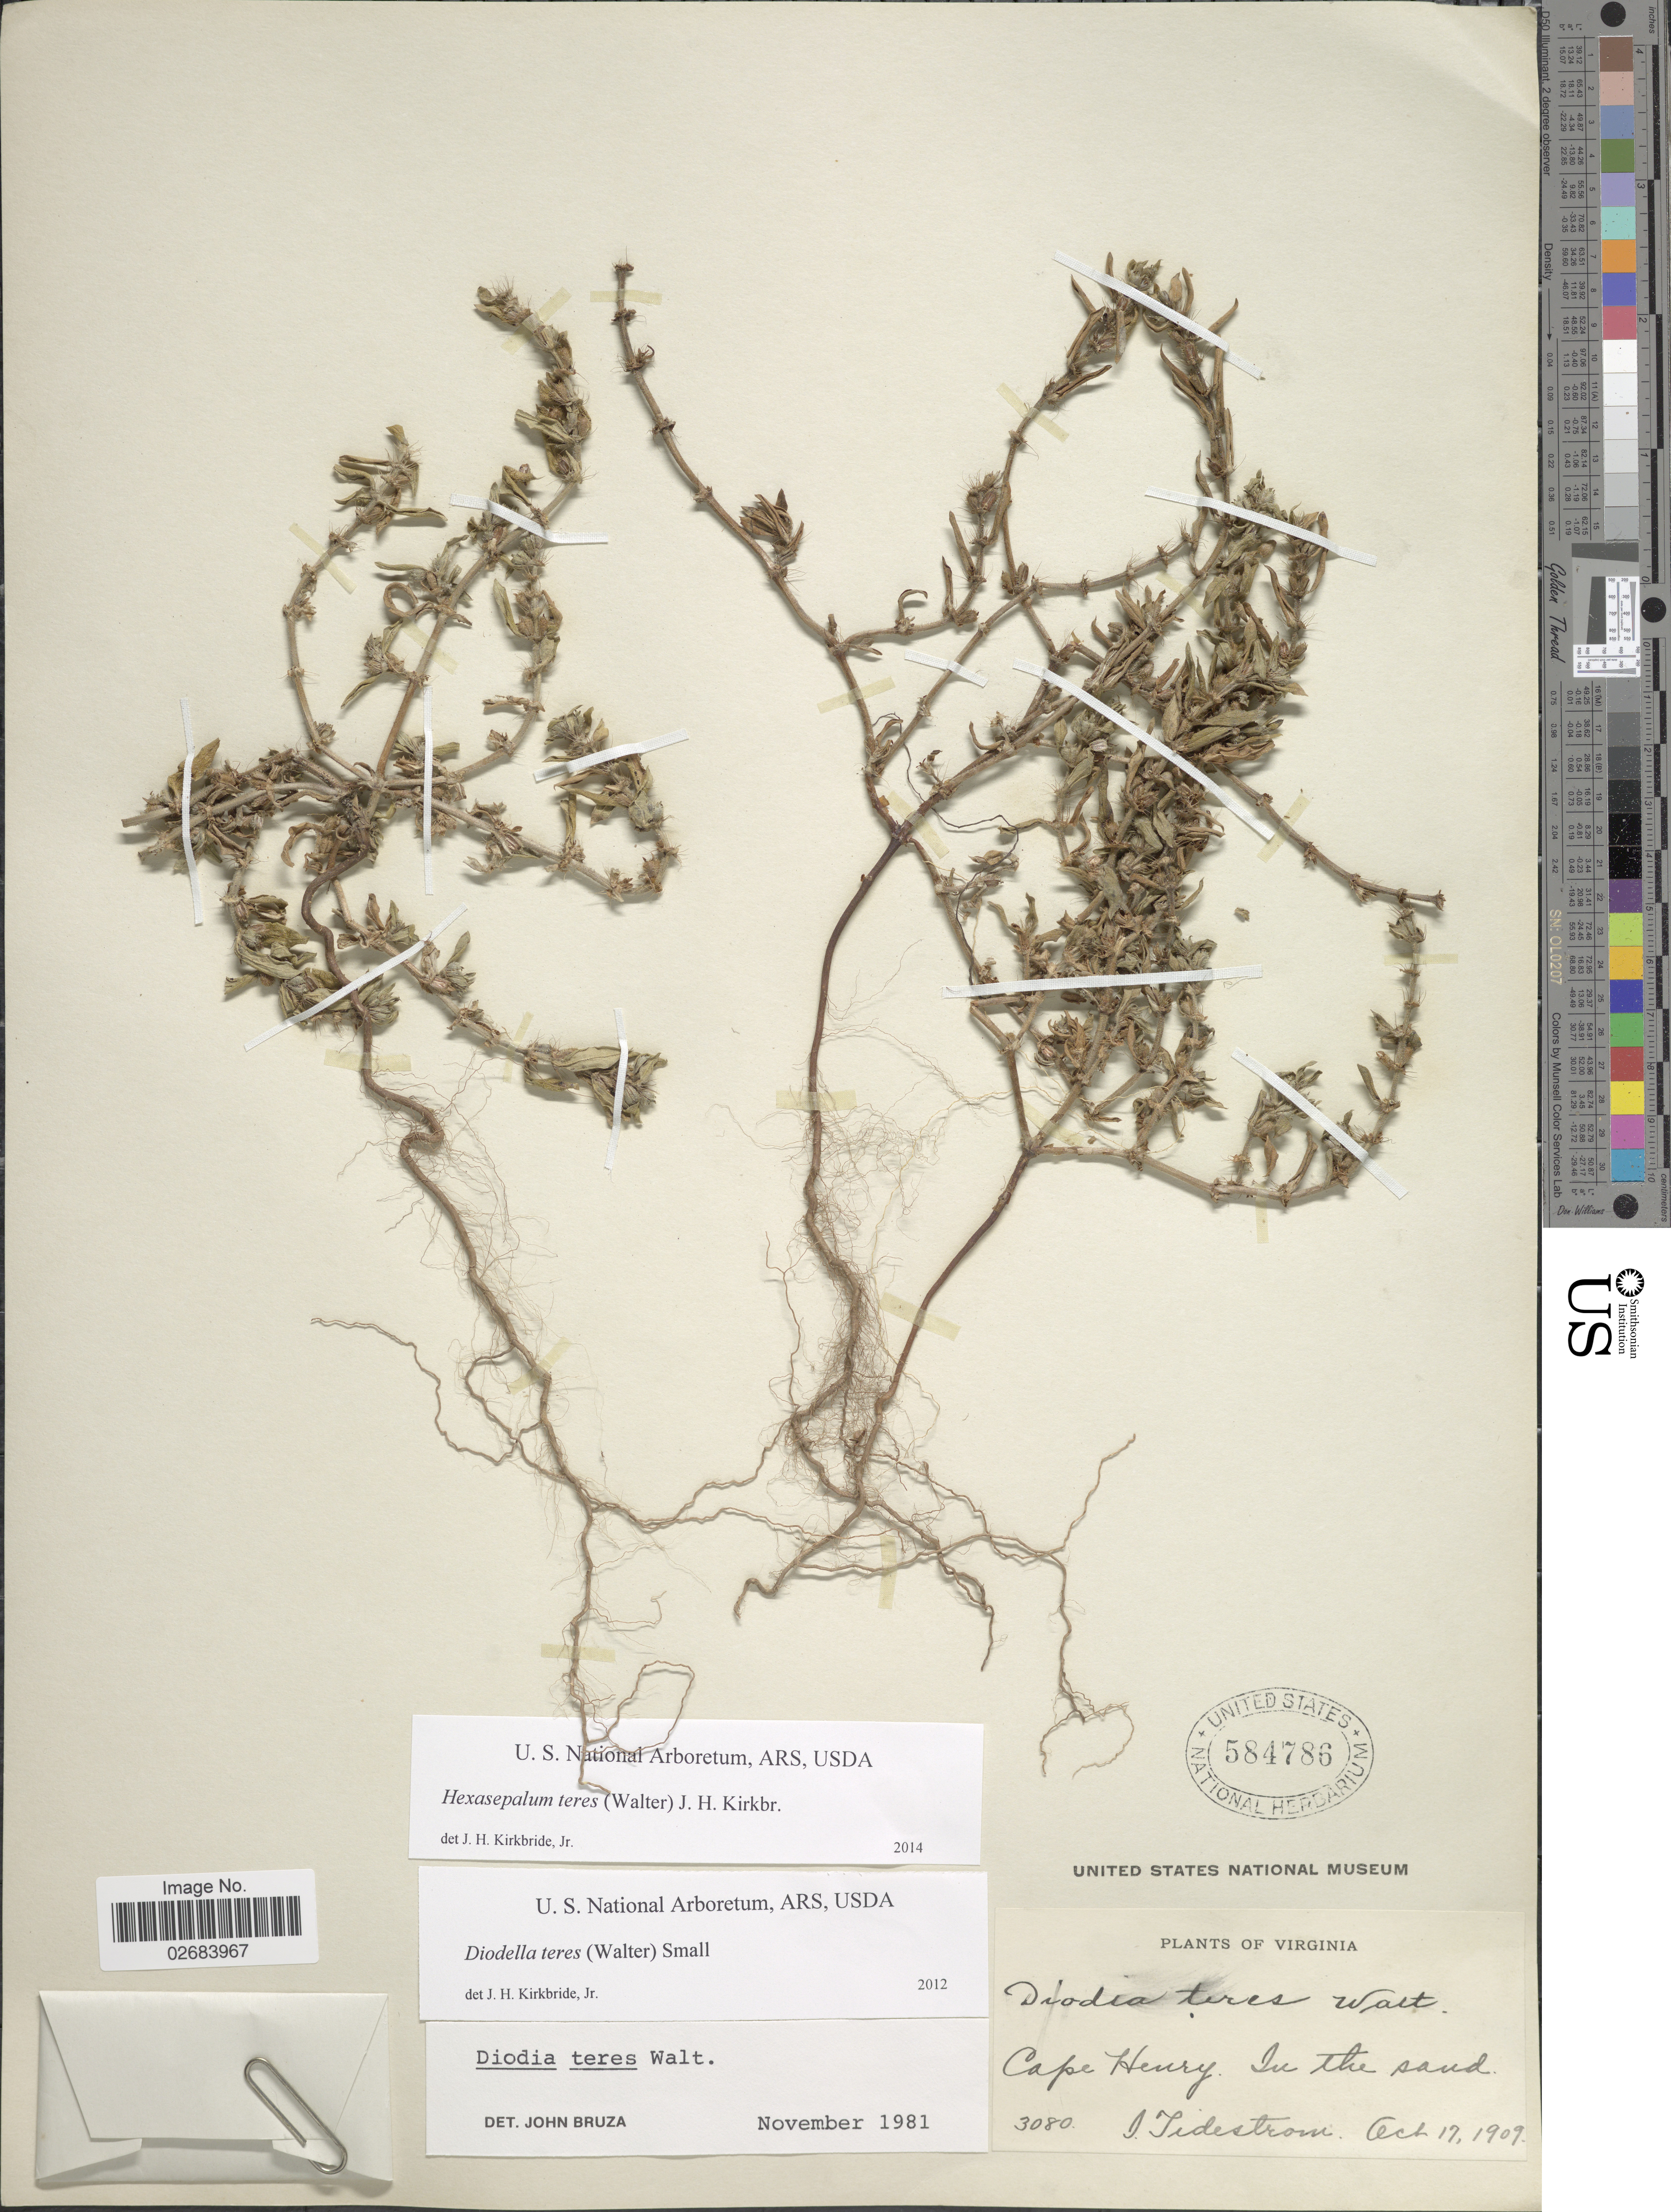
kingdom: Plantae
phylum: Tracheophyta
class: Magnoliopsida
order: Gentianales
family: Rubiaceae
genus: Diodia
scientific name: Diodia teres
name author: Walter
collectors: I. F. Tidestrom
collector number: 3080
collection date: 1909-10-17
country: United States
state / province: Virginia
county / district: City of Virginia Beach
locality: Cape Henry, in the sand.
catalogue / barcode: US 584786